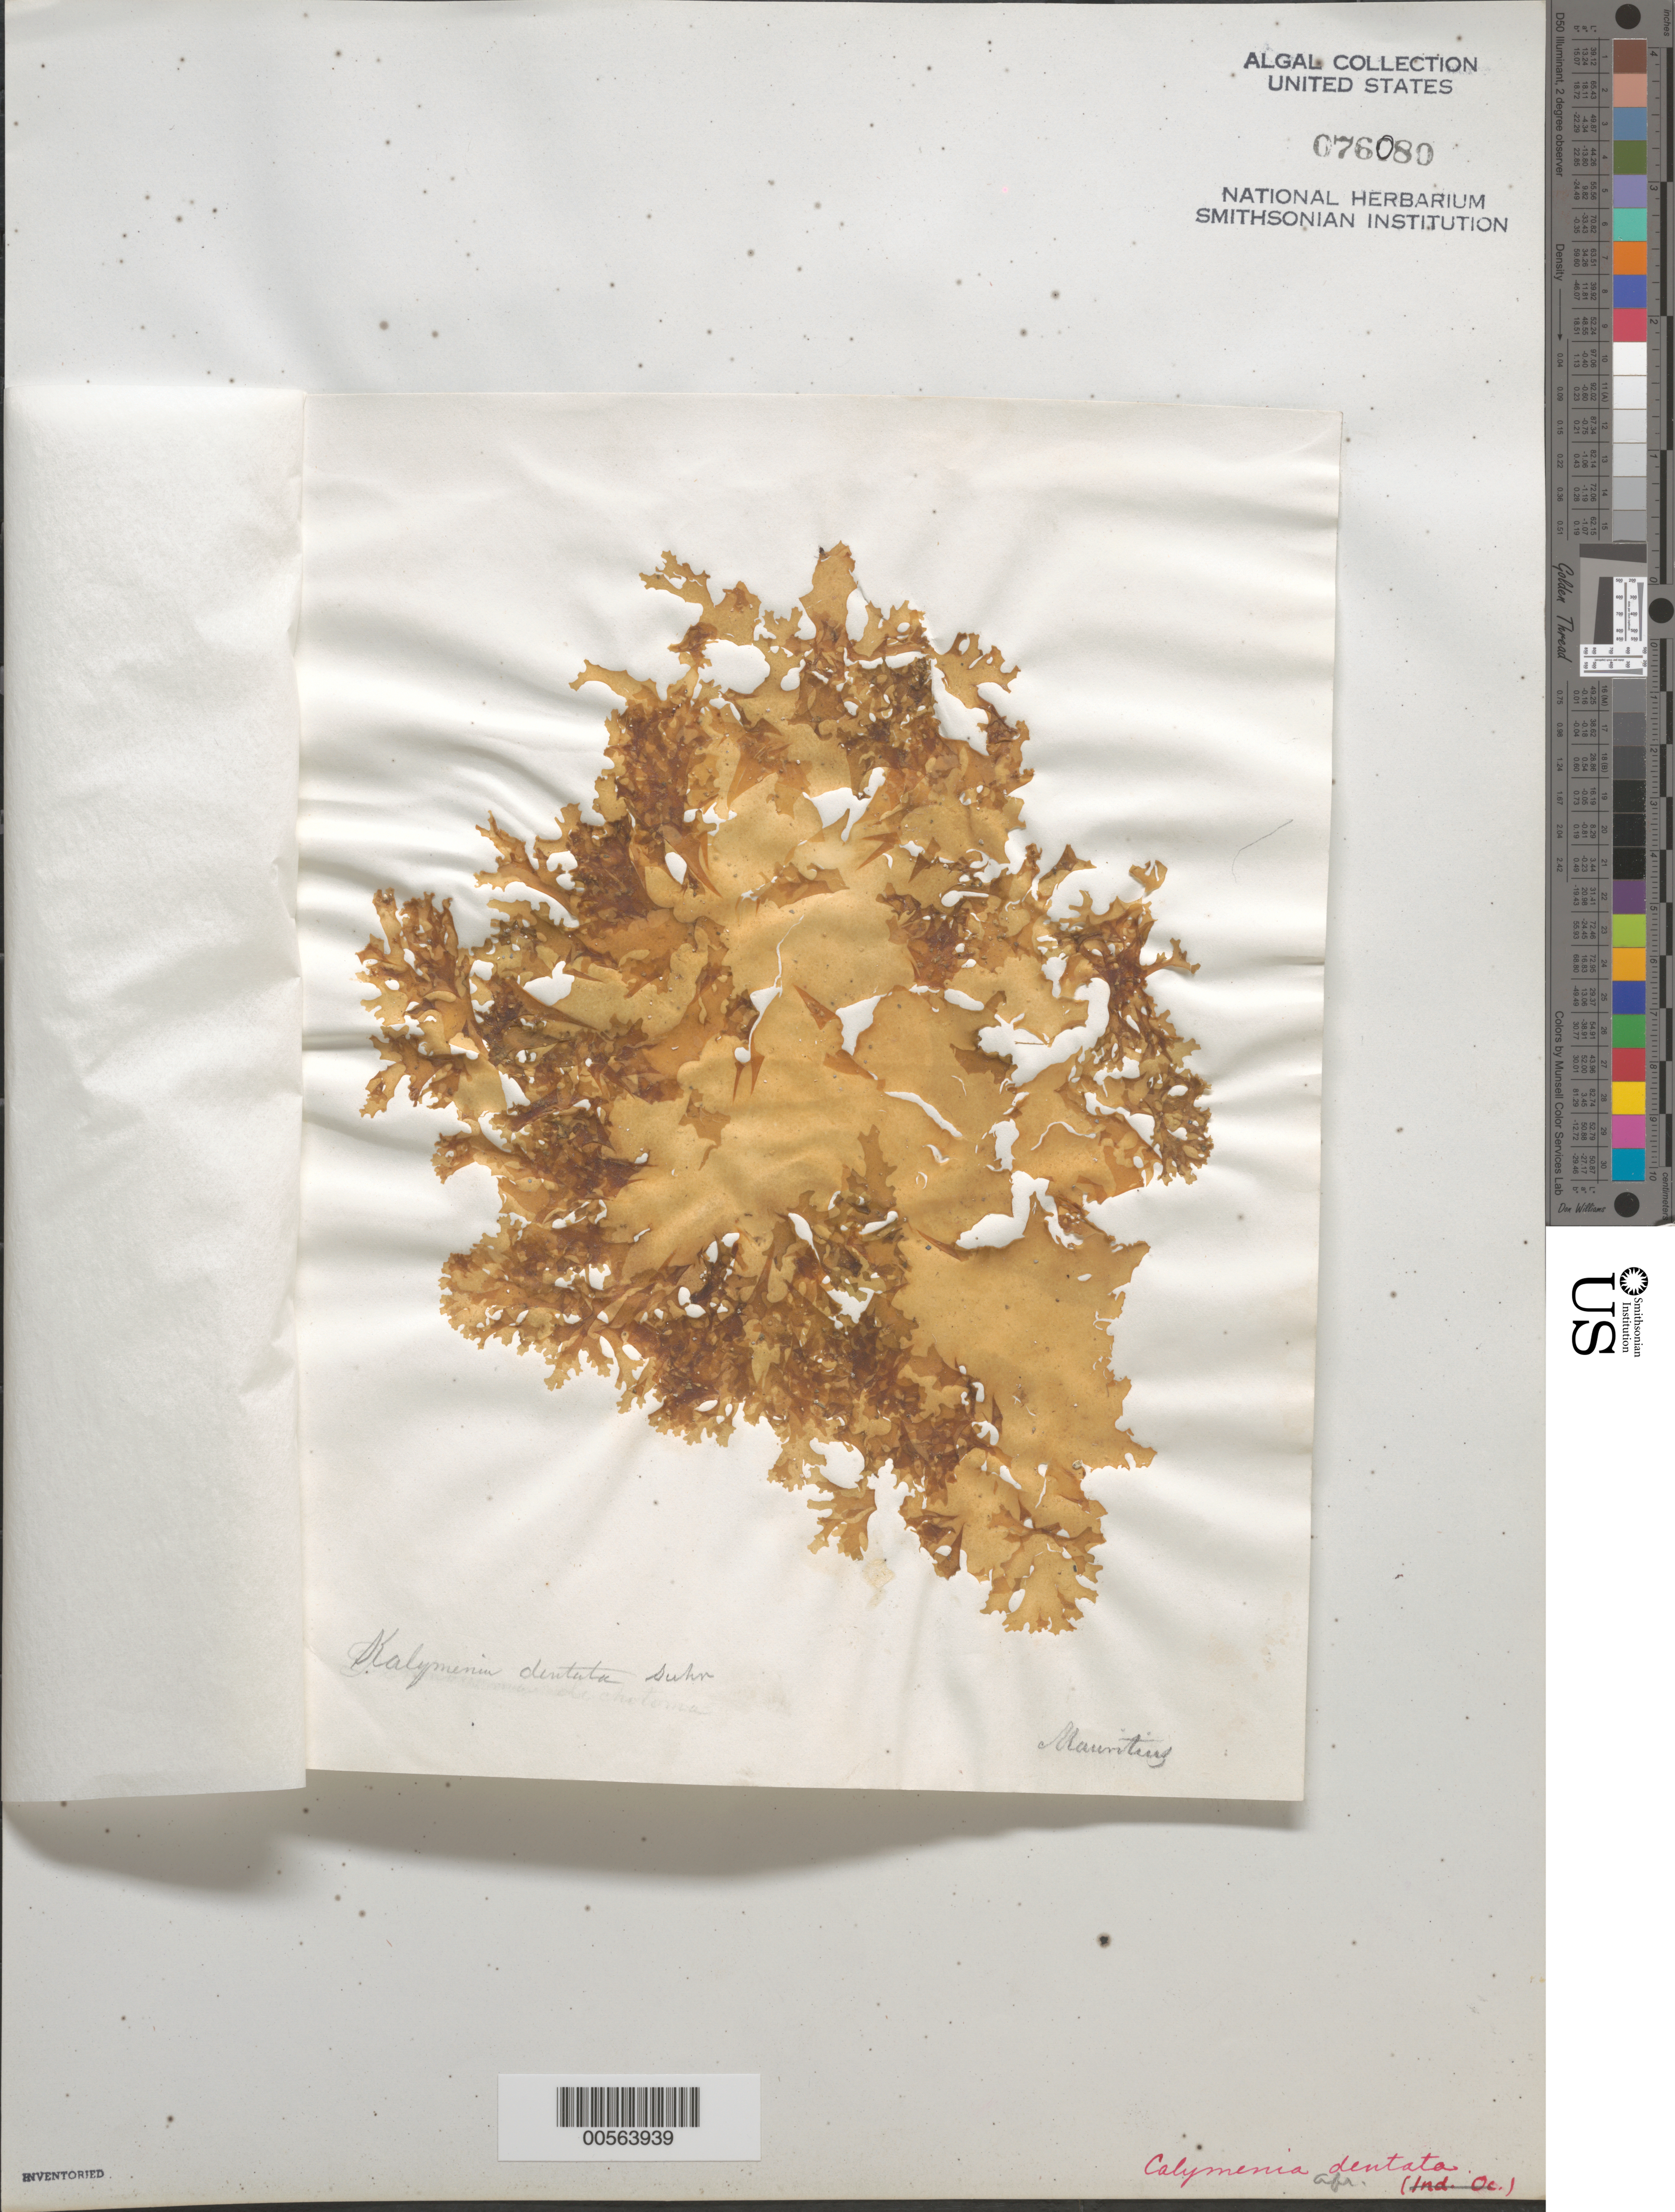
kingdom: Plantae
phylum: Rhodophyta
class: Florideophyceae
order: Gigartinales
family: Sarcodiaceae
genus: Sarcodia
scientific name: Sarcodia dentata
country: Mauritius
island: Mauritius Island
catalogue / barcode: US 76080